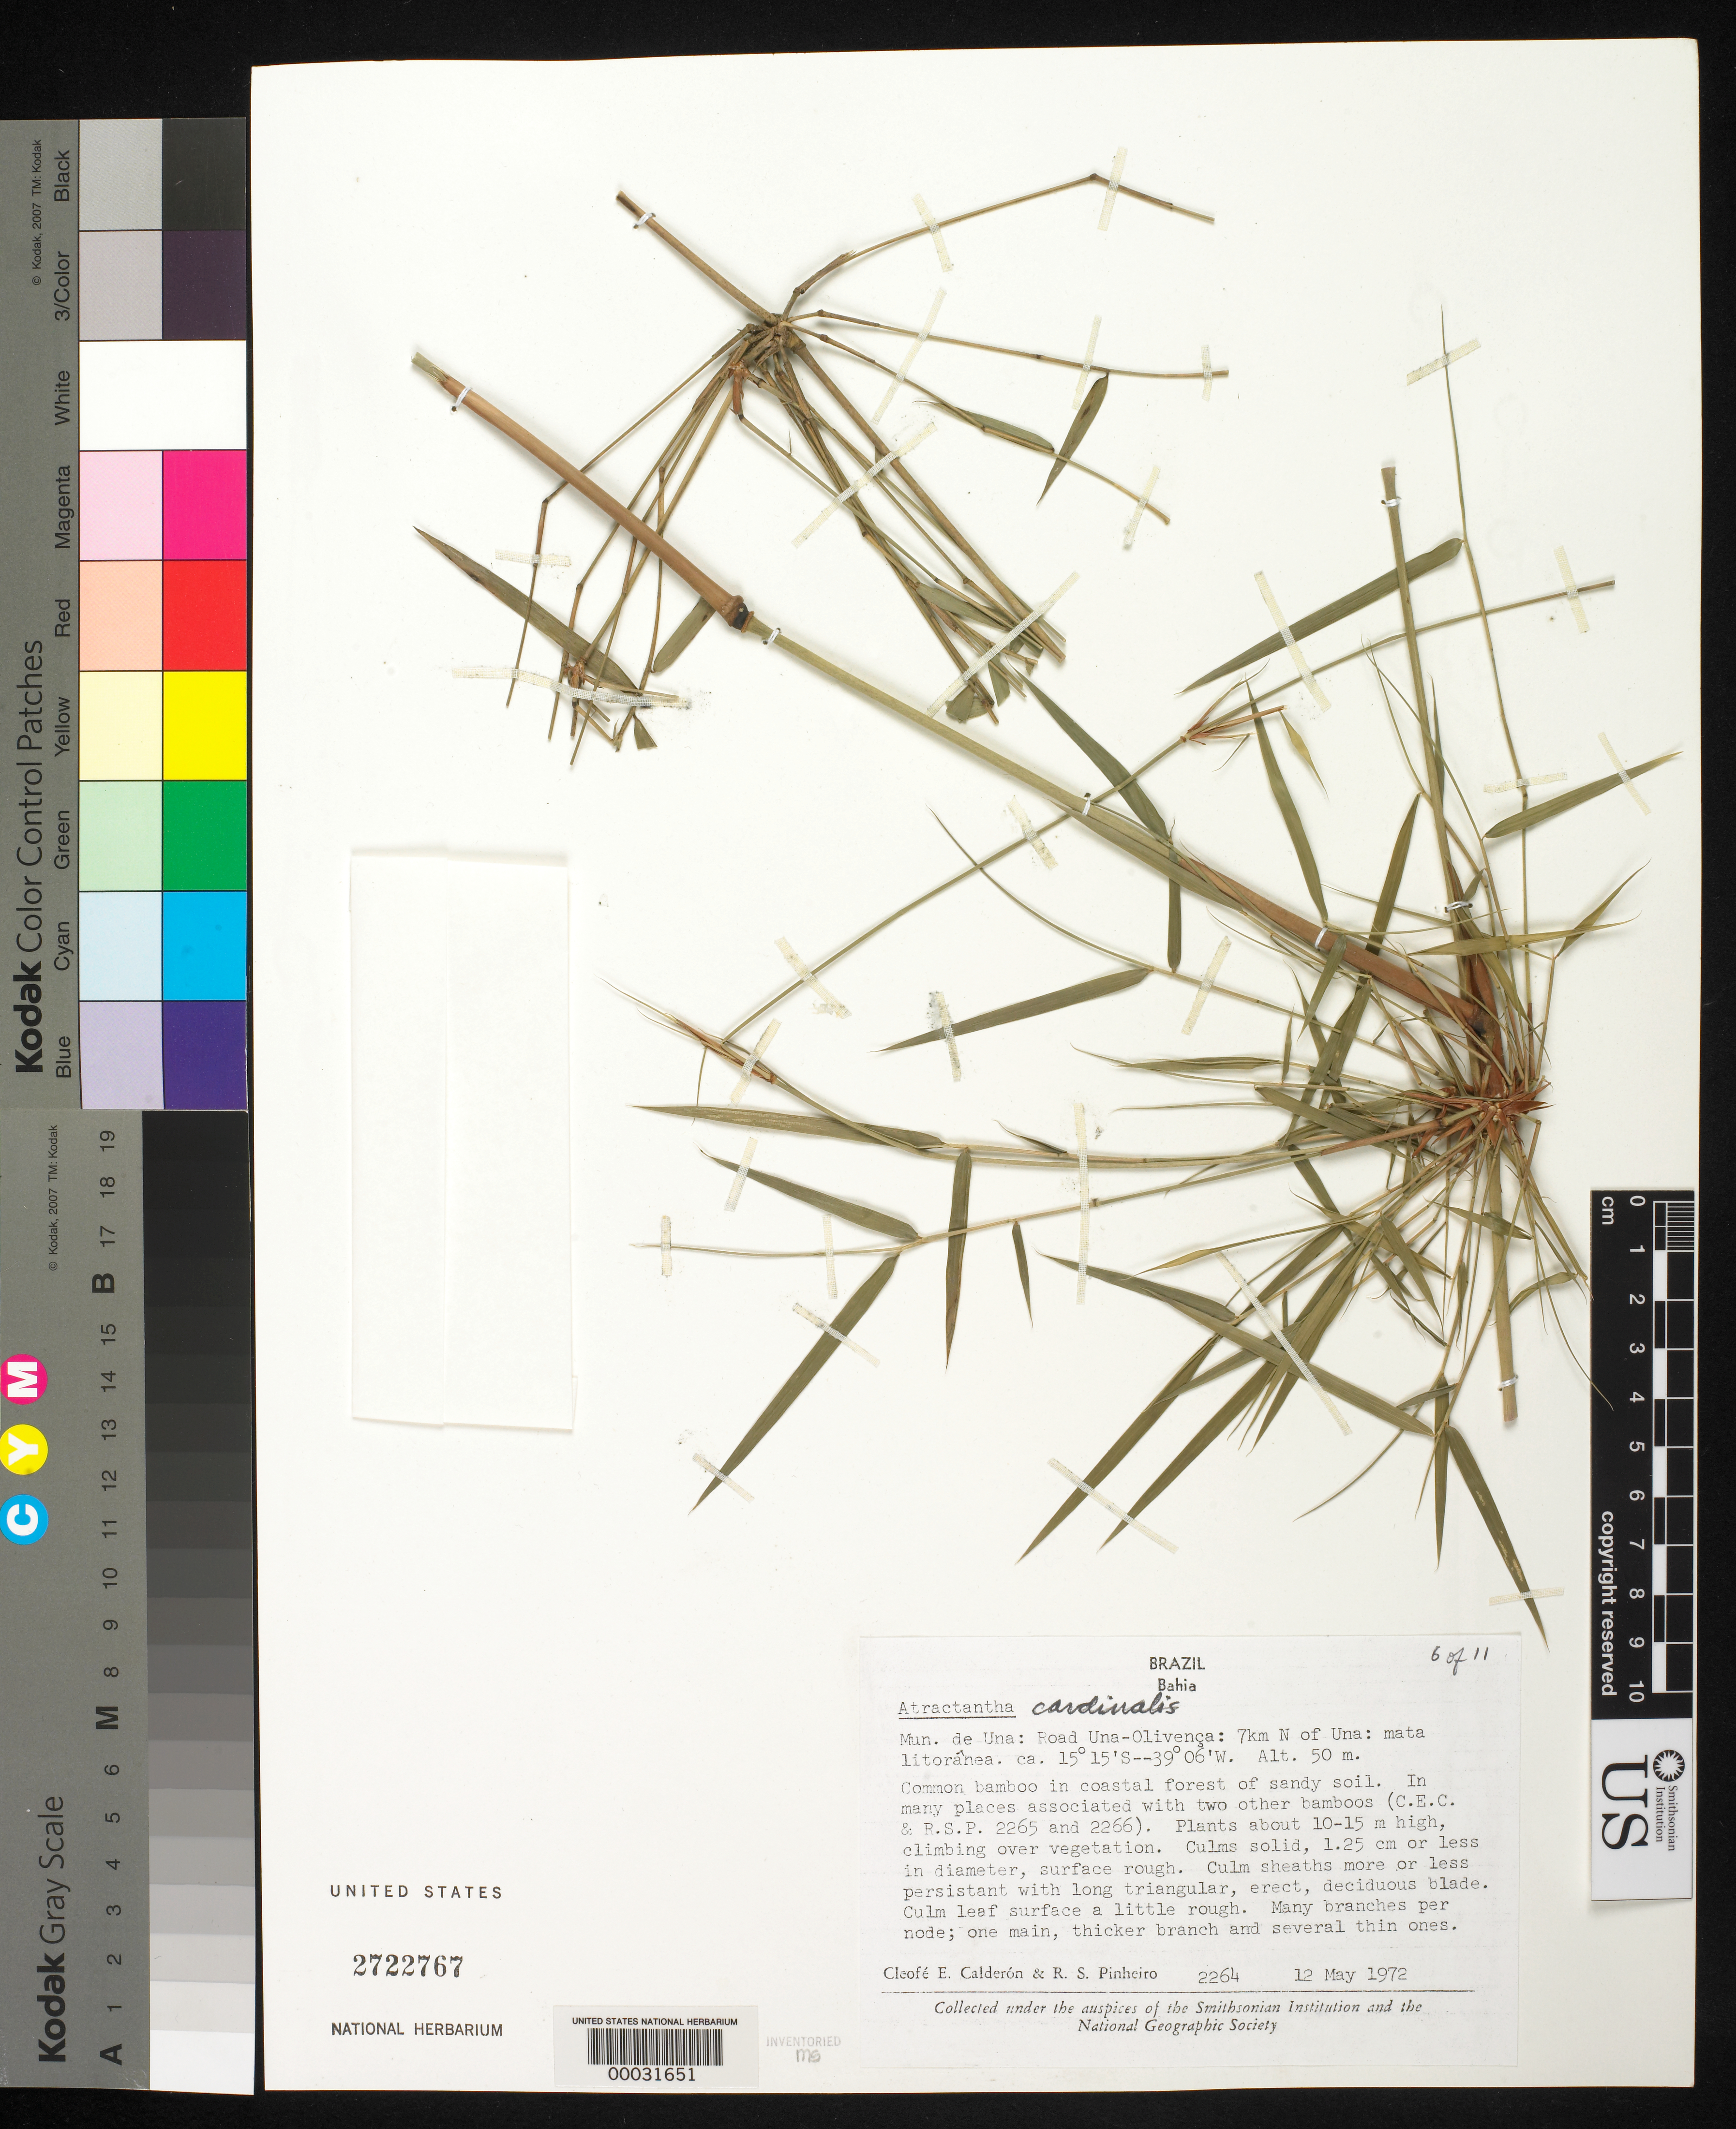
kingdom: Plantae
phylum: Tracheophyta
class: Liliopsida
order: Poales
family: Poaceae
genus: Atractantha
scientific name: Atractantha cardinalis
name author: Judz.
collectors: C. E. Calderón & R. S. Pinheiro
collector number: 2264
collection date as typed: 12 May 1972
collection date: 1972-05-12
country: Brazil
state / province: Bahia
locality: Una, olivenca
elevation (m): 50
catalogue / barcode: US 2722767